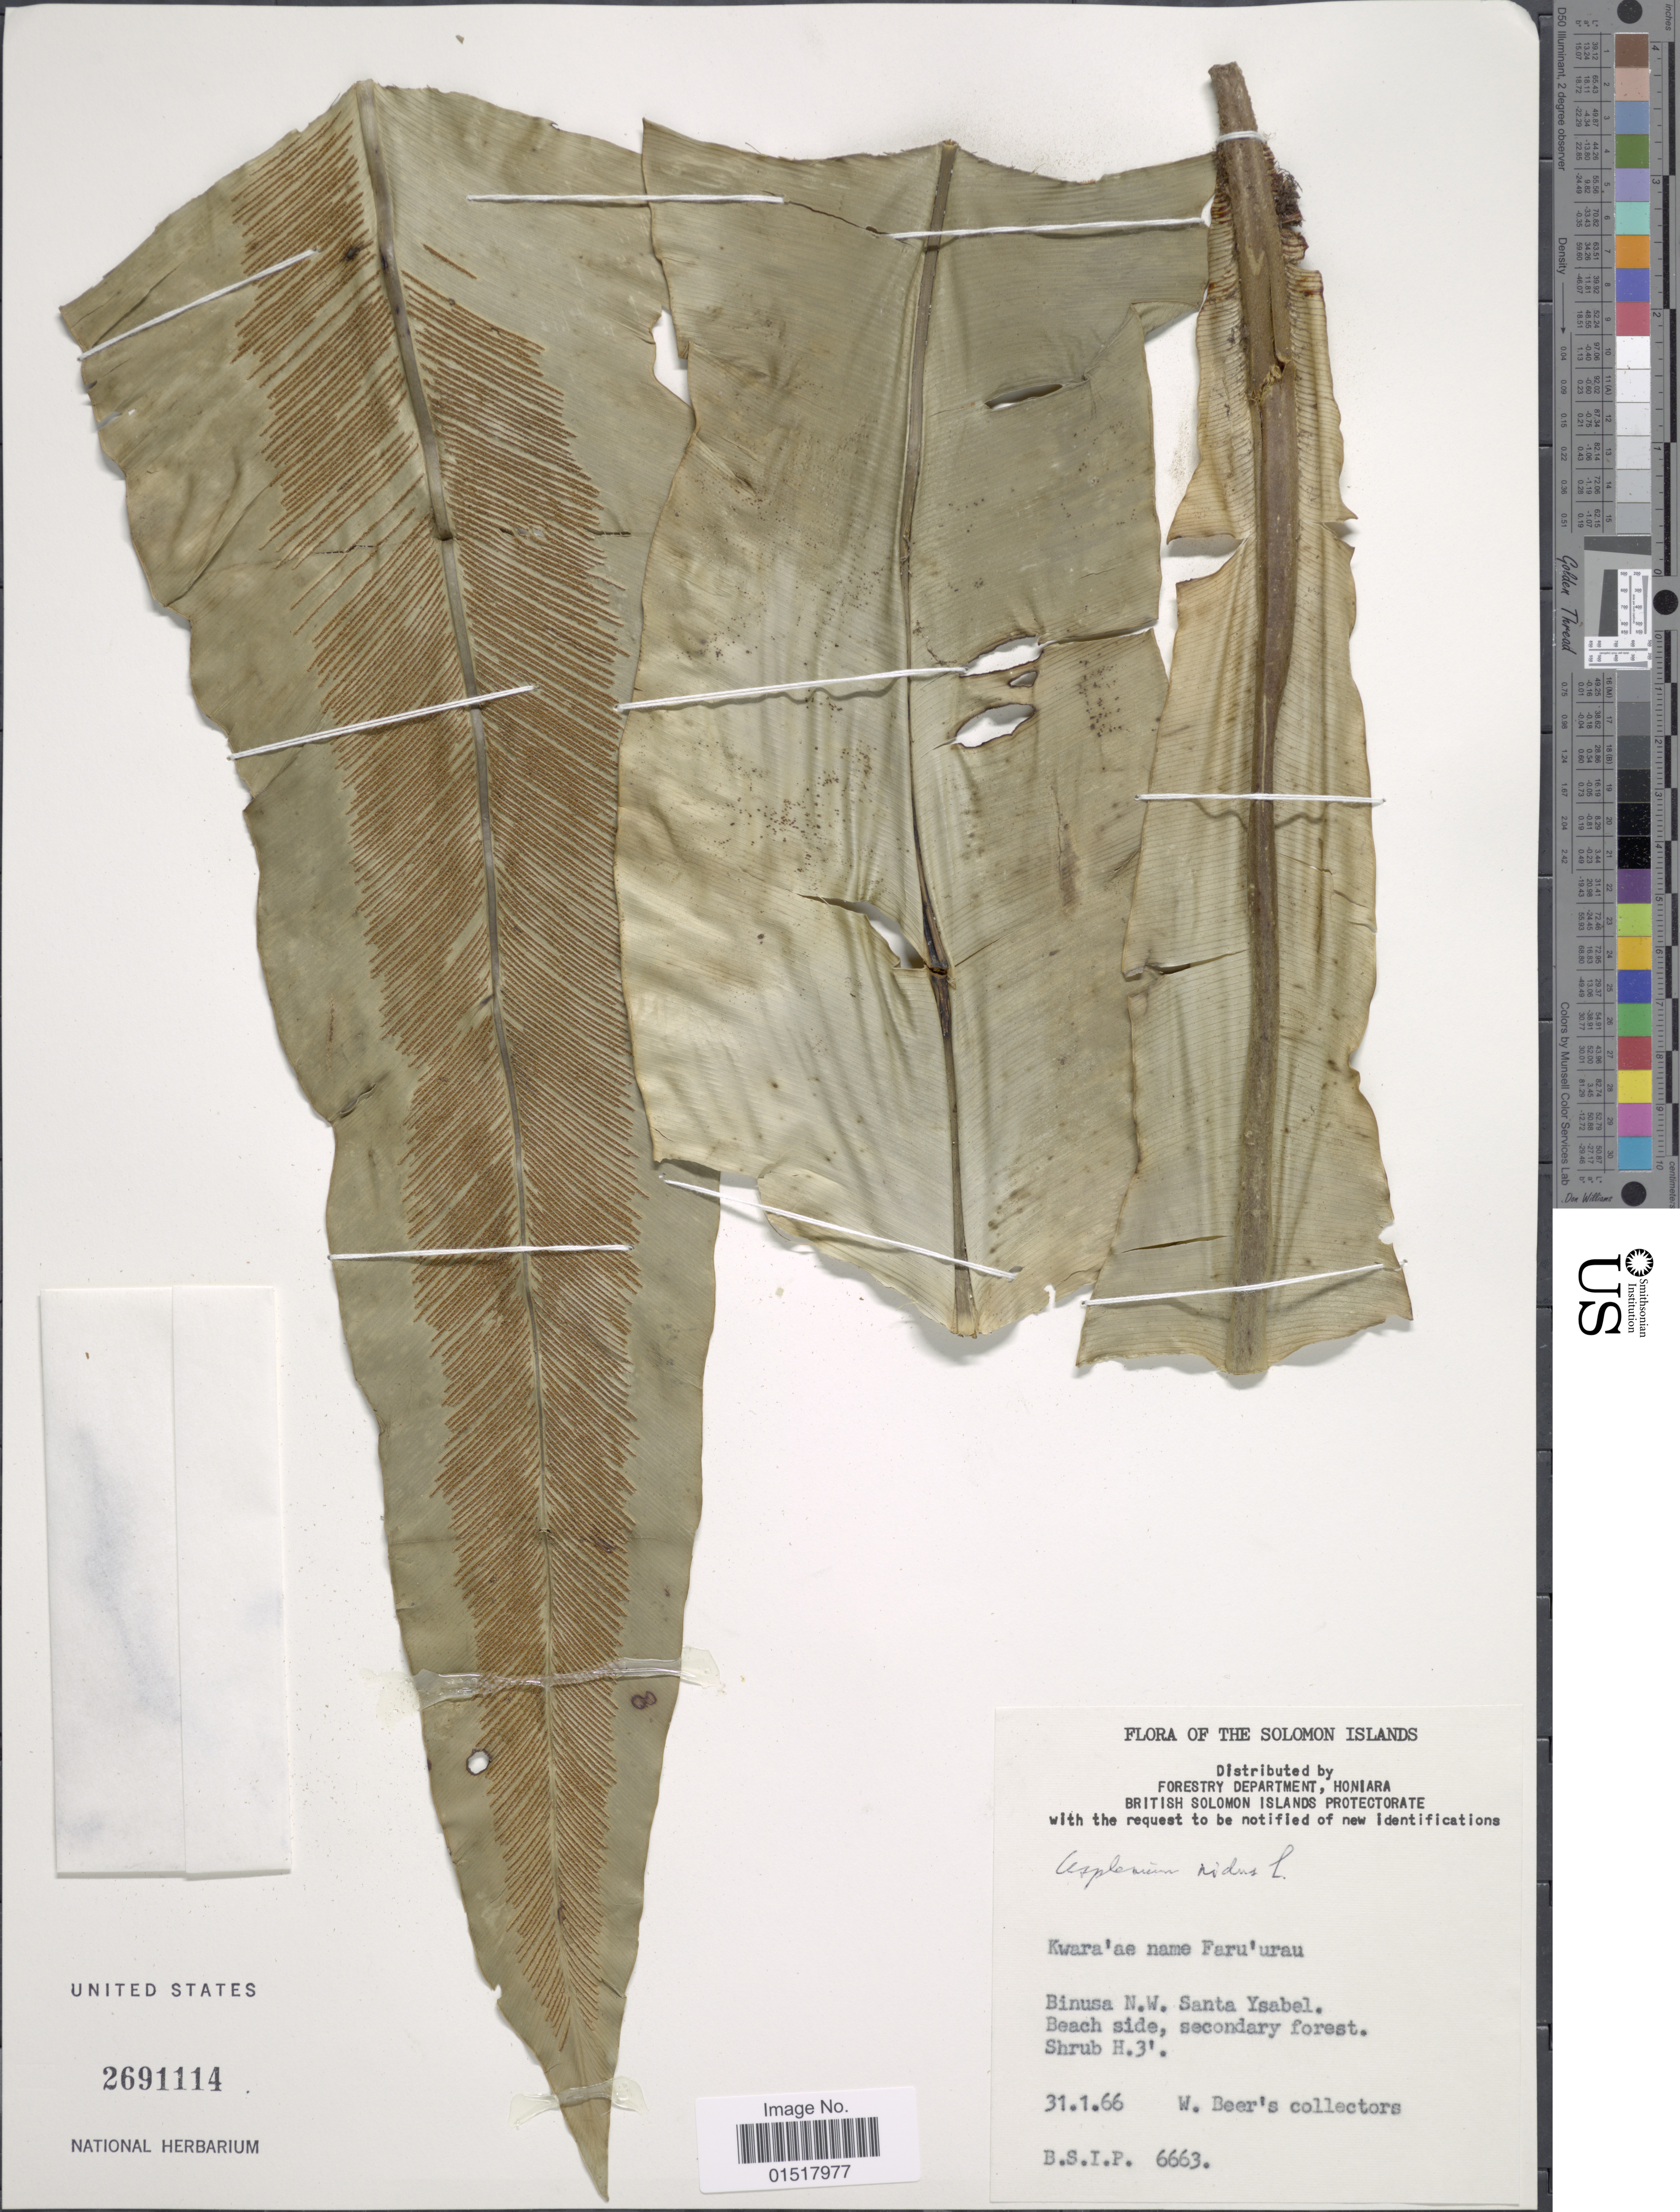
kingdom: Plantae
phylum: Tracheophyta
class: Polypodiopsida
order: Polypodiales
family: Aspleniaceae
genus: Asplenium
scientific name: Asplenium nidus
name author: L.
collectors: Beer's collectors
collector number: BSIP 6663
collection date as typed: Transcribed d/m/y: 31/1/66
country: Solomon Islands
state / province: Solomon Islands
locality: Binusa N.W. Santa Ysabel.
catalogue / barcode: US 2691114